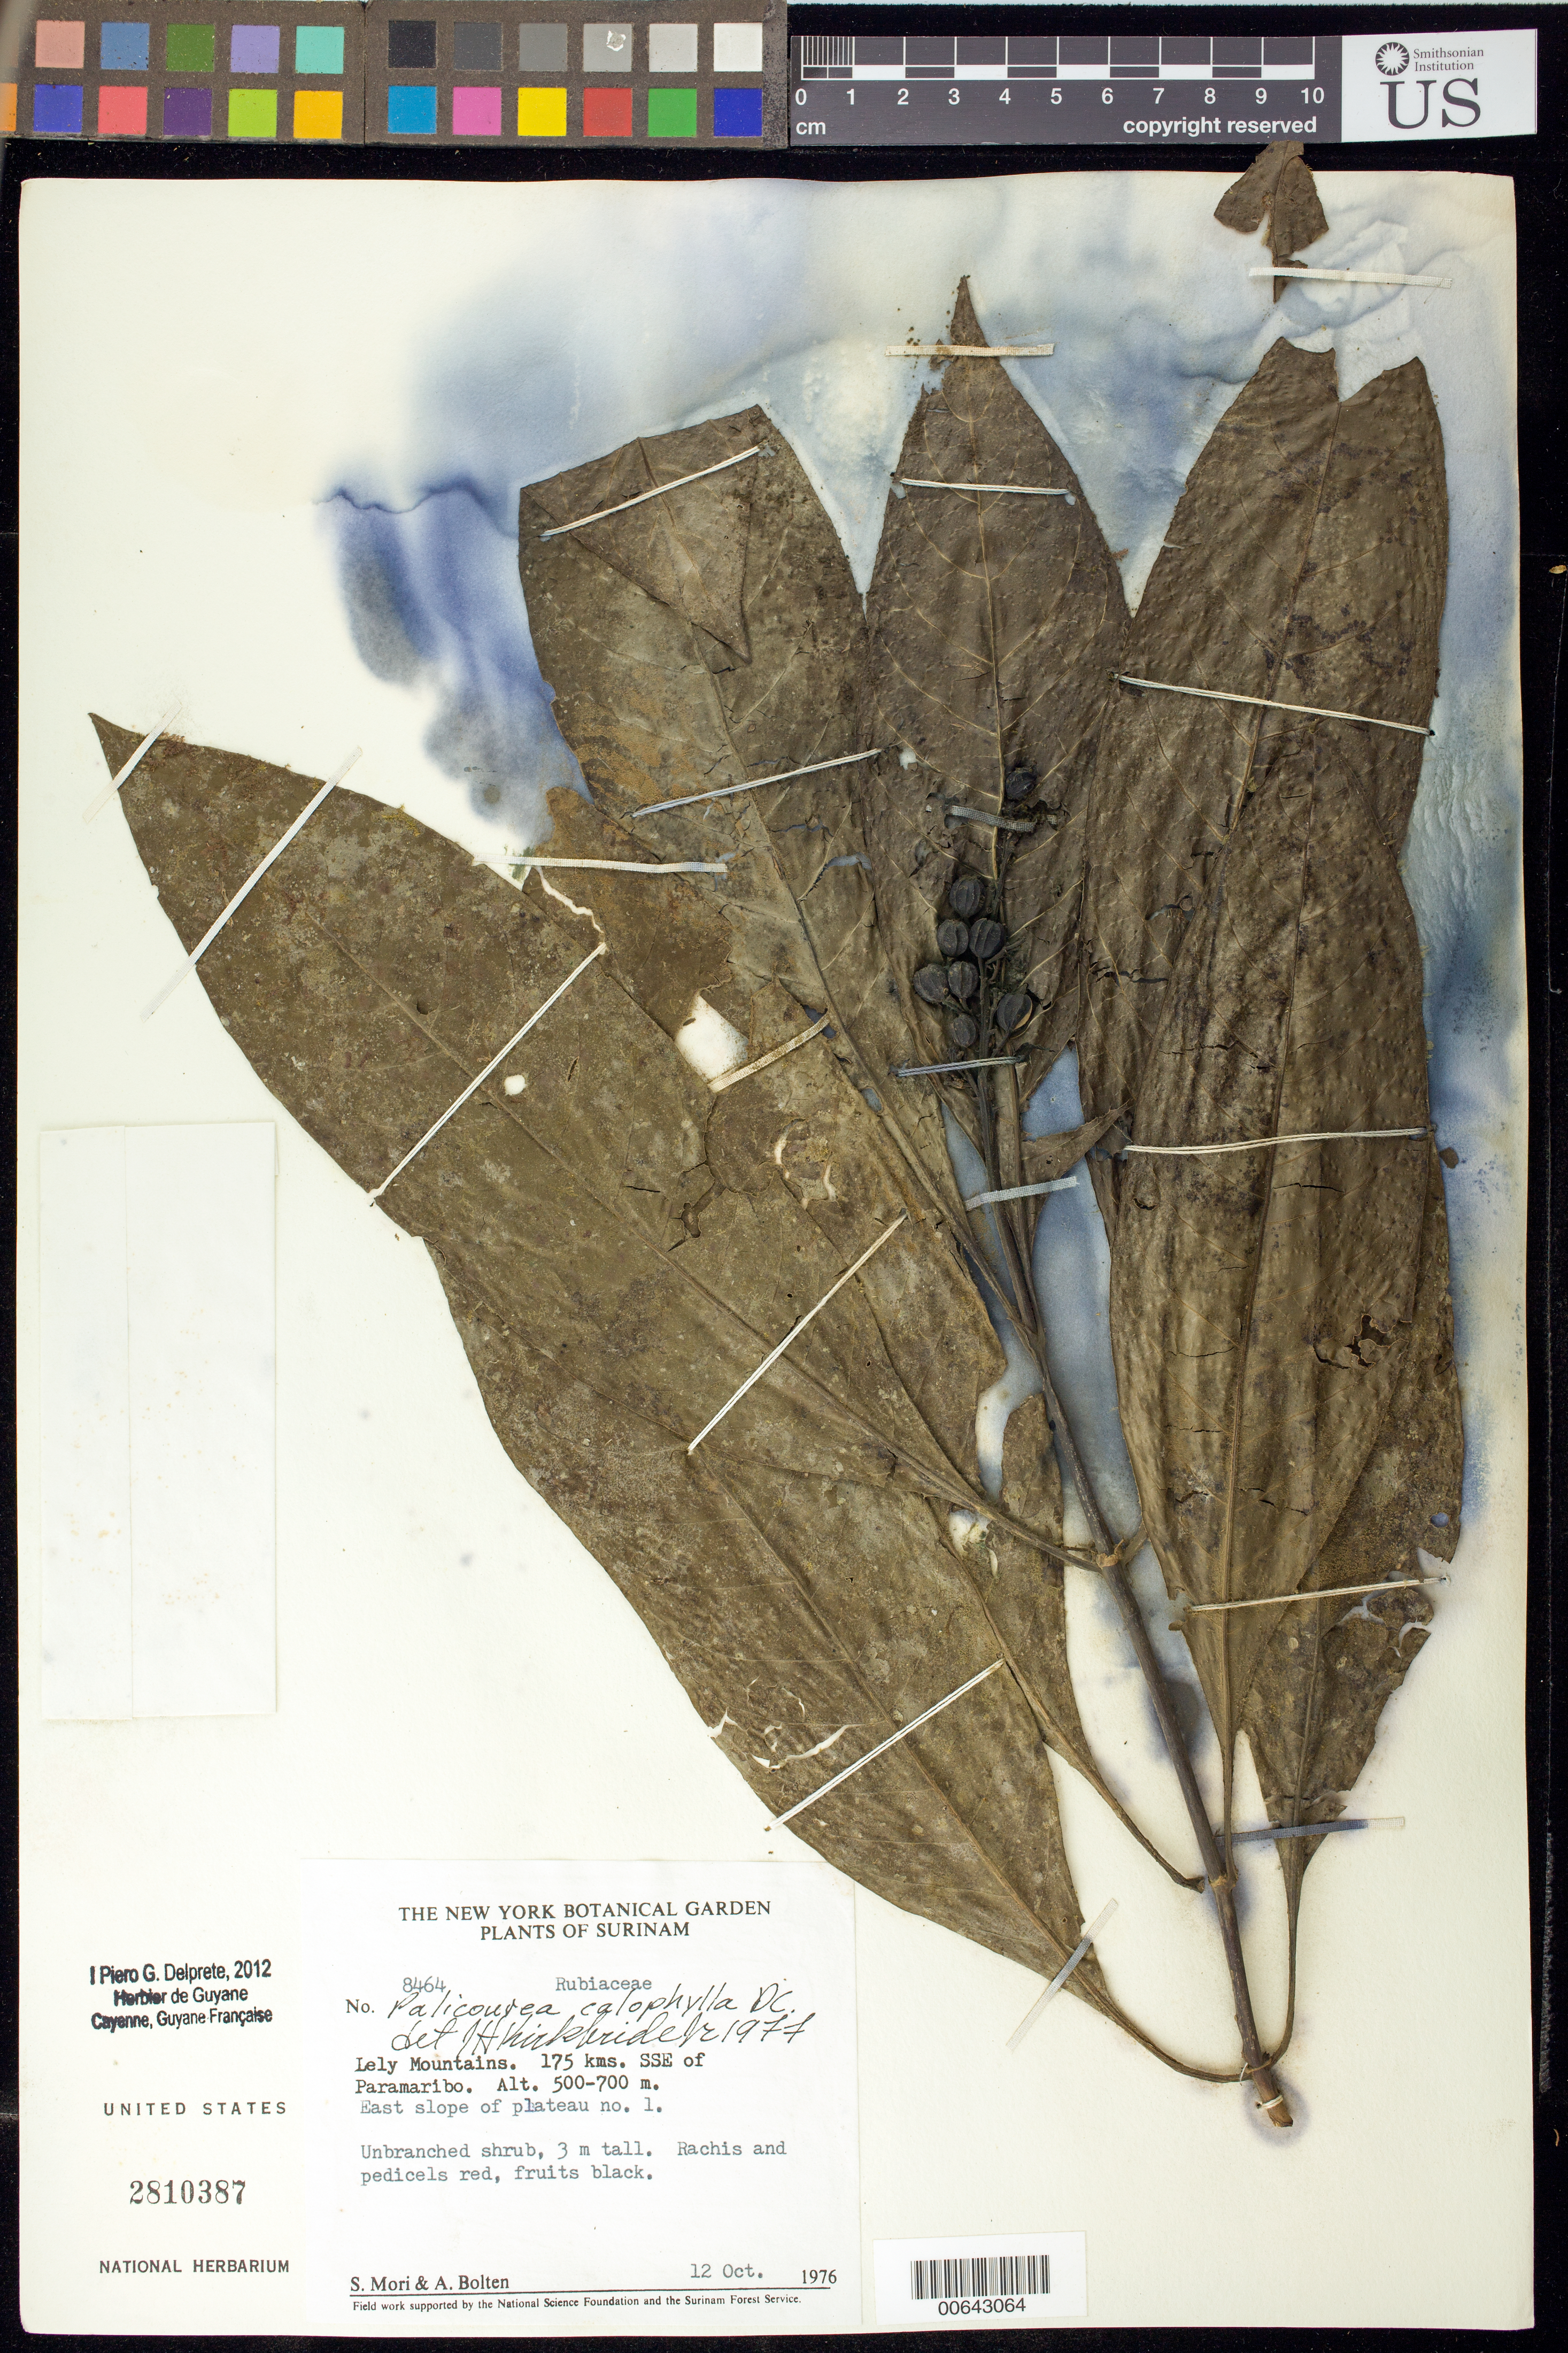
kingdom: Plantae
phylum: Tracheophyta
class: Magnoliopsida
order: Gentianales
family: Rubiaceae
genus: Palicourea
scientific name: Palicourea calophylla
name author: DC.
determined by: Delprete, P. G., Herb. de Guyane Cay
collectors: S. Mori & A. Bolten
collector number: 8464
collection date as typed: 12-Oct-76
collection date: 1976-10-12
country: Suriname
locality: Lely Mts., 175 km SSE of Paramaribo, east slope of plateau no. 1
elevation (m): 500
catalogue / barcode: US 2810387